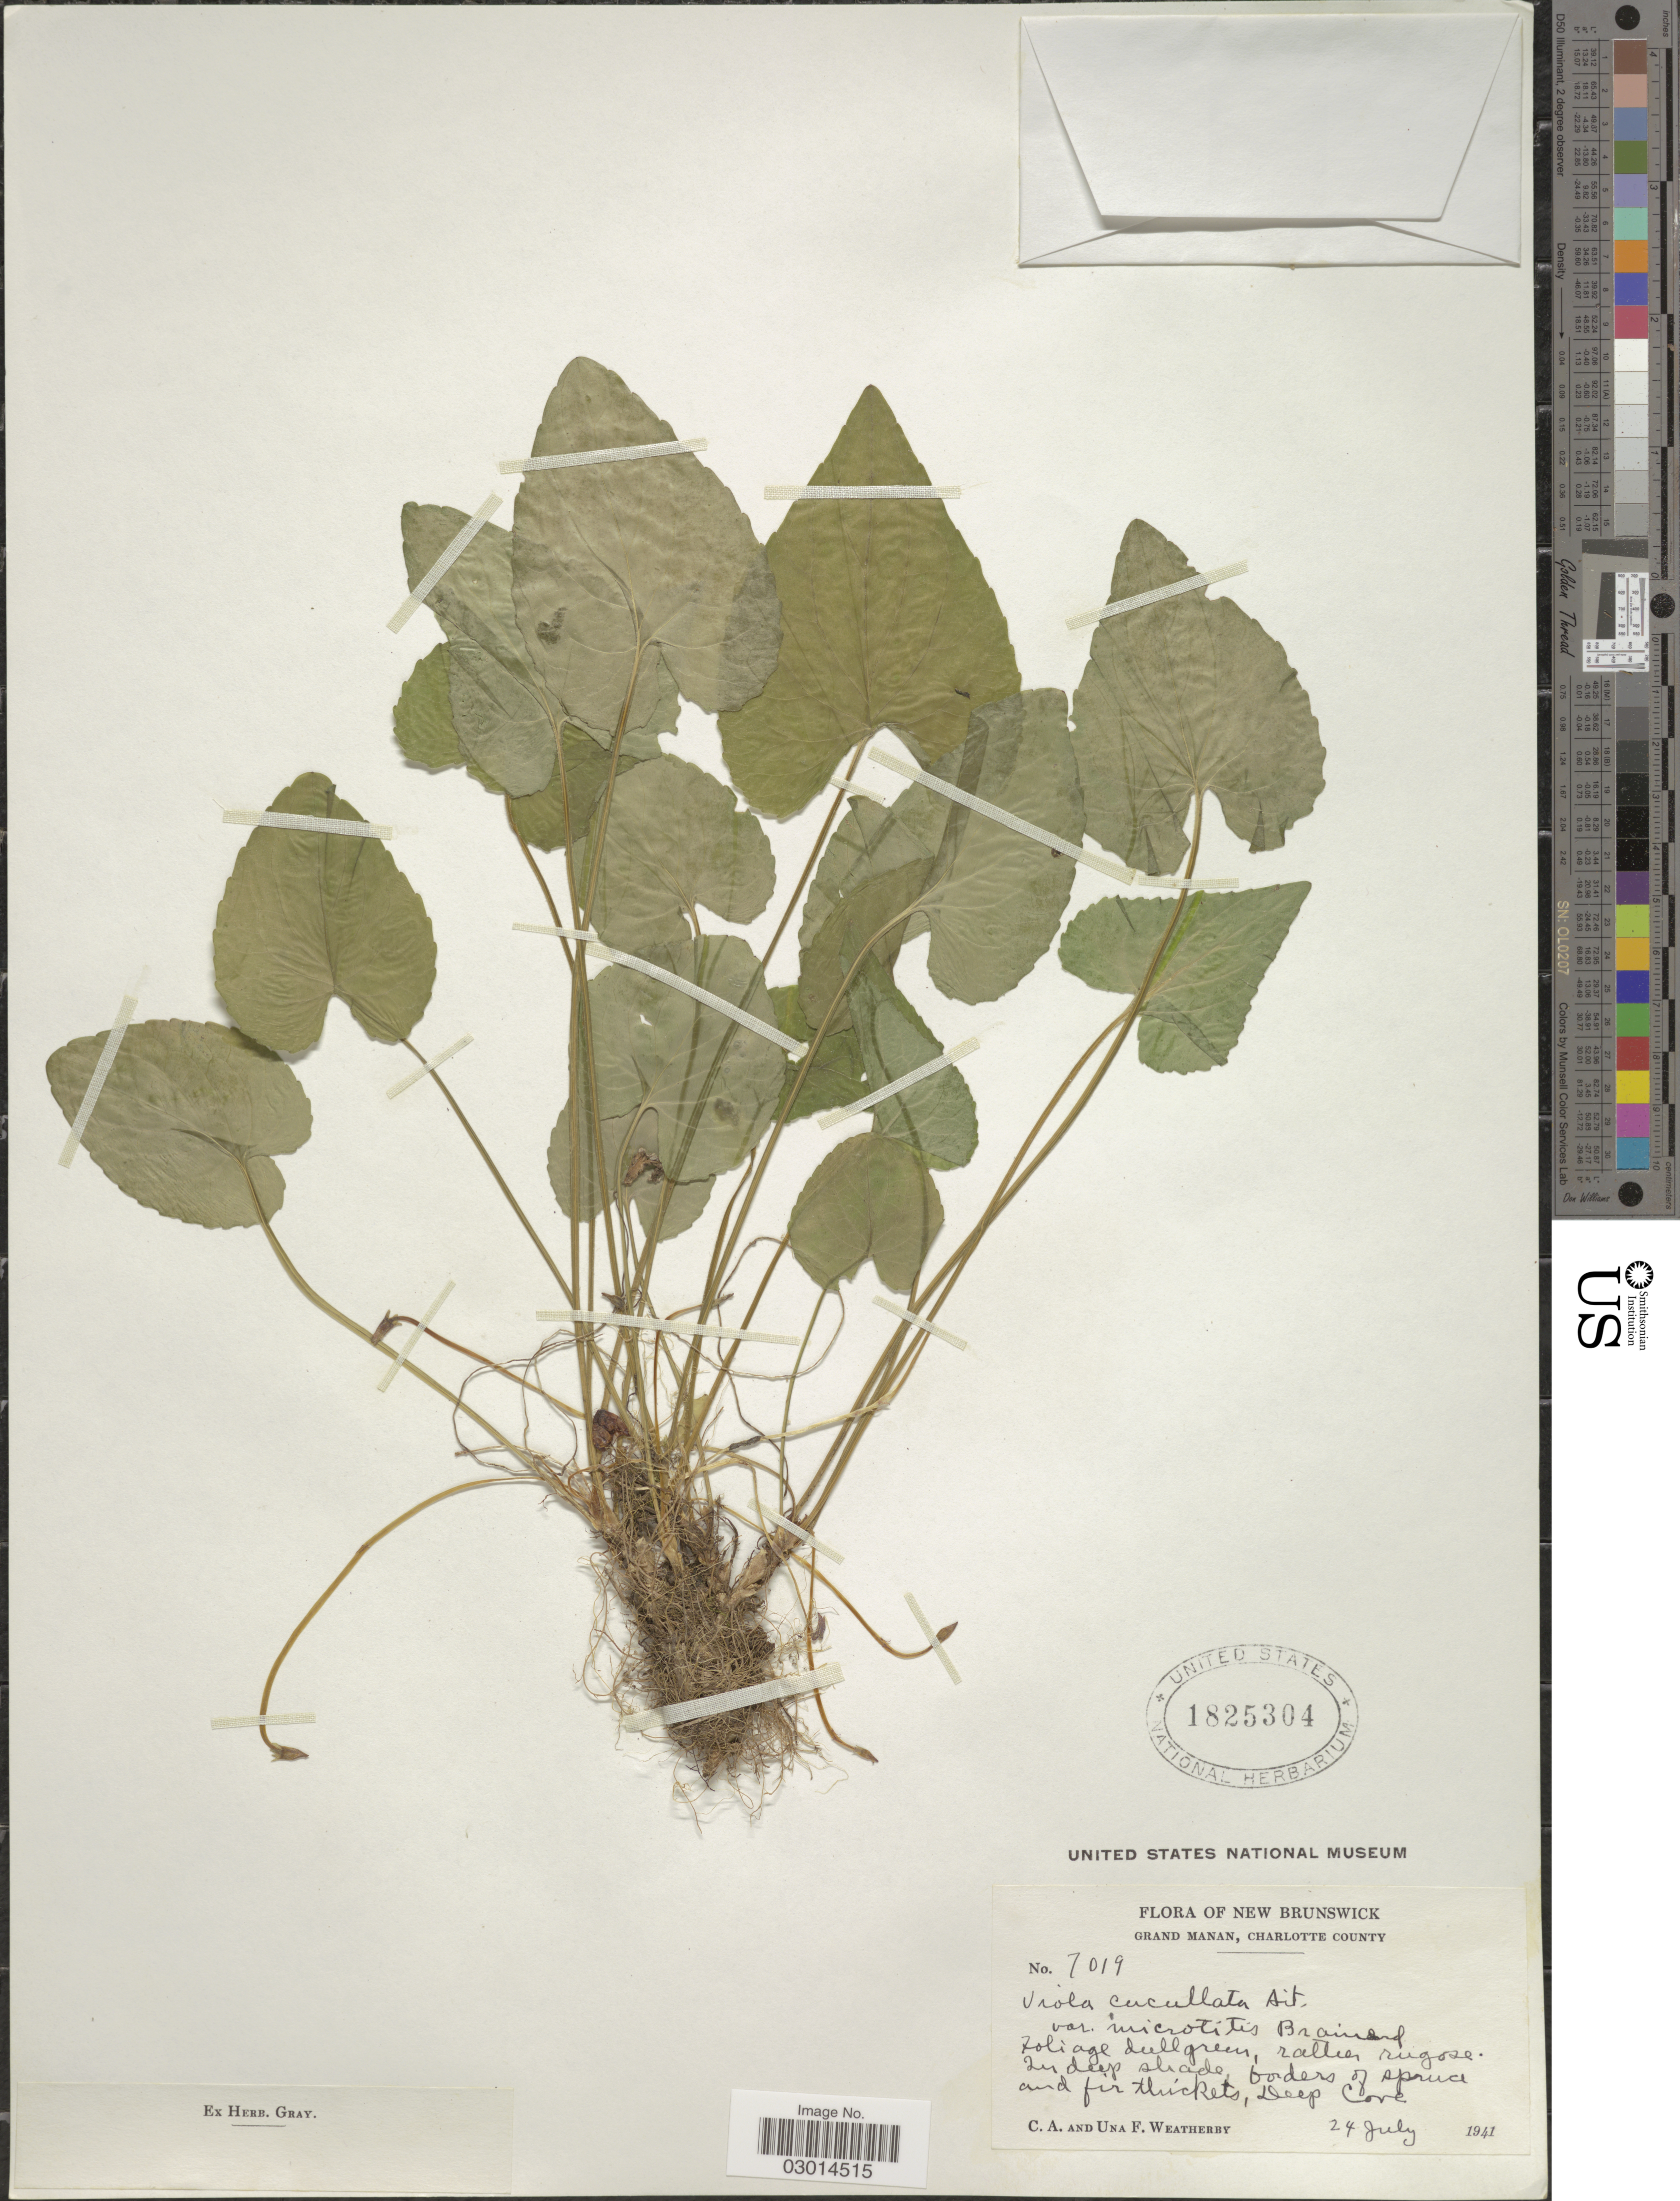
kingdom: Plantae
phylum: Tracheophyta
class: Magnoliopsida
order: Malpighiales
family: Violaceae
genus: Viola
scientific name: Viola cucullata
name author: Aiton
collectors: C. A. Weatherby & U. Weatherby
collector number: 7019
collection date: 1941-07-24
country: Canada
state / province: New Brunswick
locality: Grand Manan, Charlotte County, Deep Cove.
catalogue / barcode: US 1825304